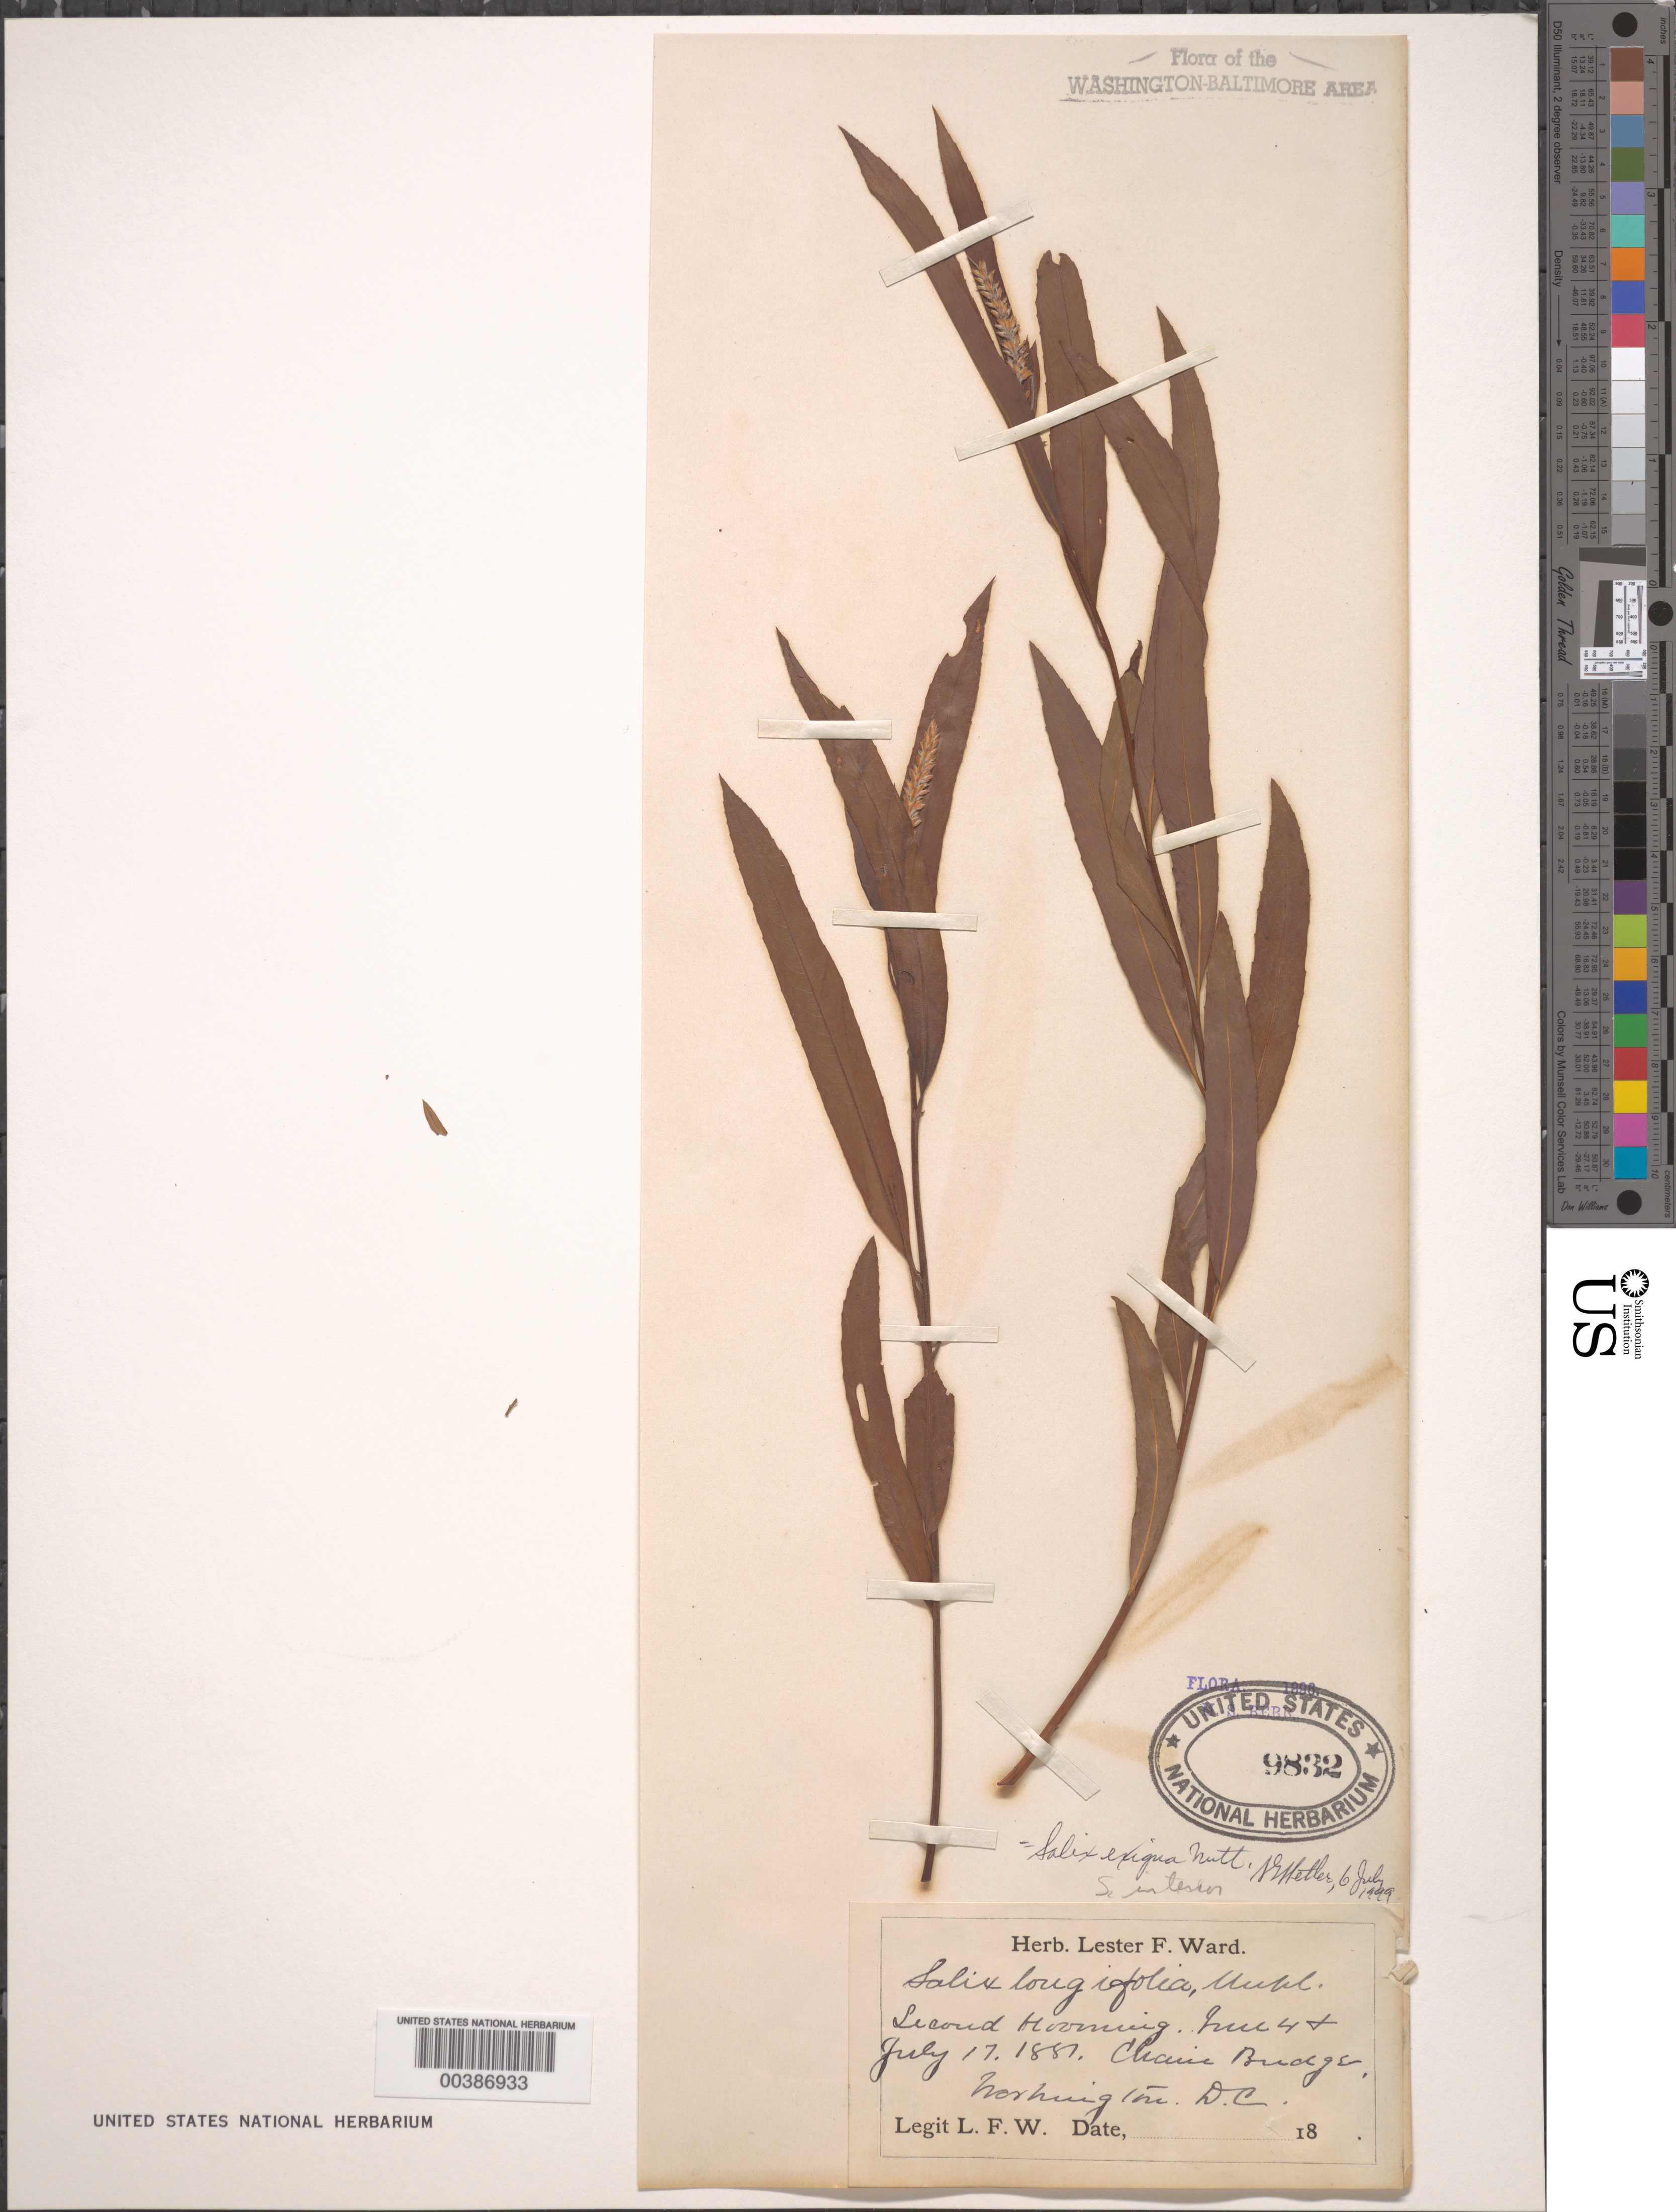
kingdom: Plantae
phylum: Tracheophyta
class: Magnoliopsida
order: Malpighiales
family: Salicaceae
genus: Salix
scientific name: Salix exigua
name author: Nutt.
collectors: L. F. Ward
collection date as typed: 04 Jun 1881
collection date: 1881-06-04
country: United States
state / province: District of Columbia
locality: Chain Bridge C. and O. Canal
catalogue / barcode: US 9832